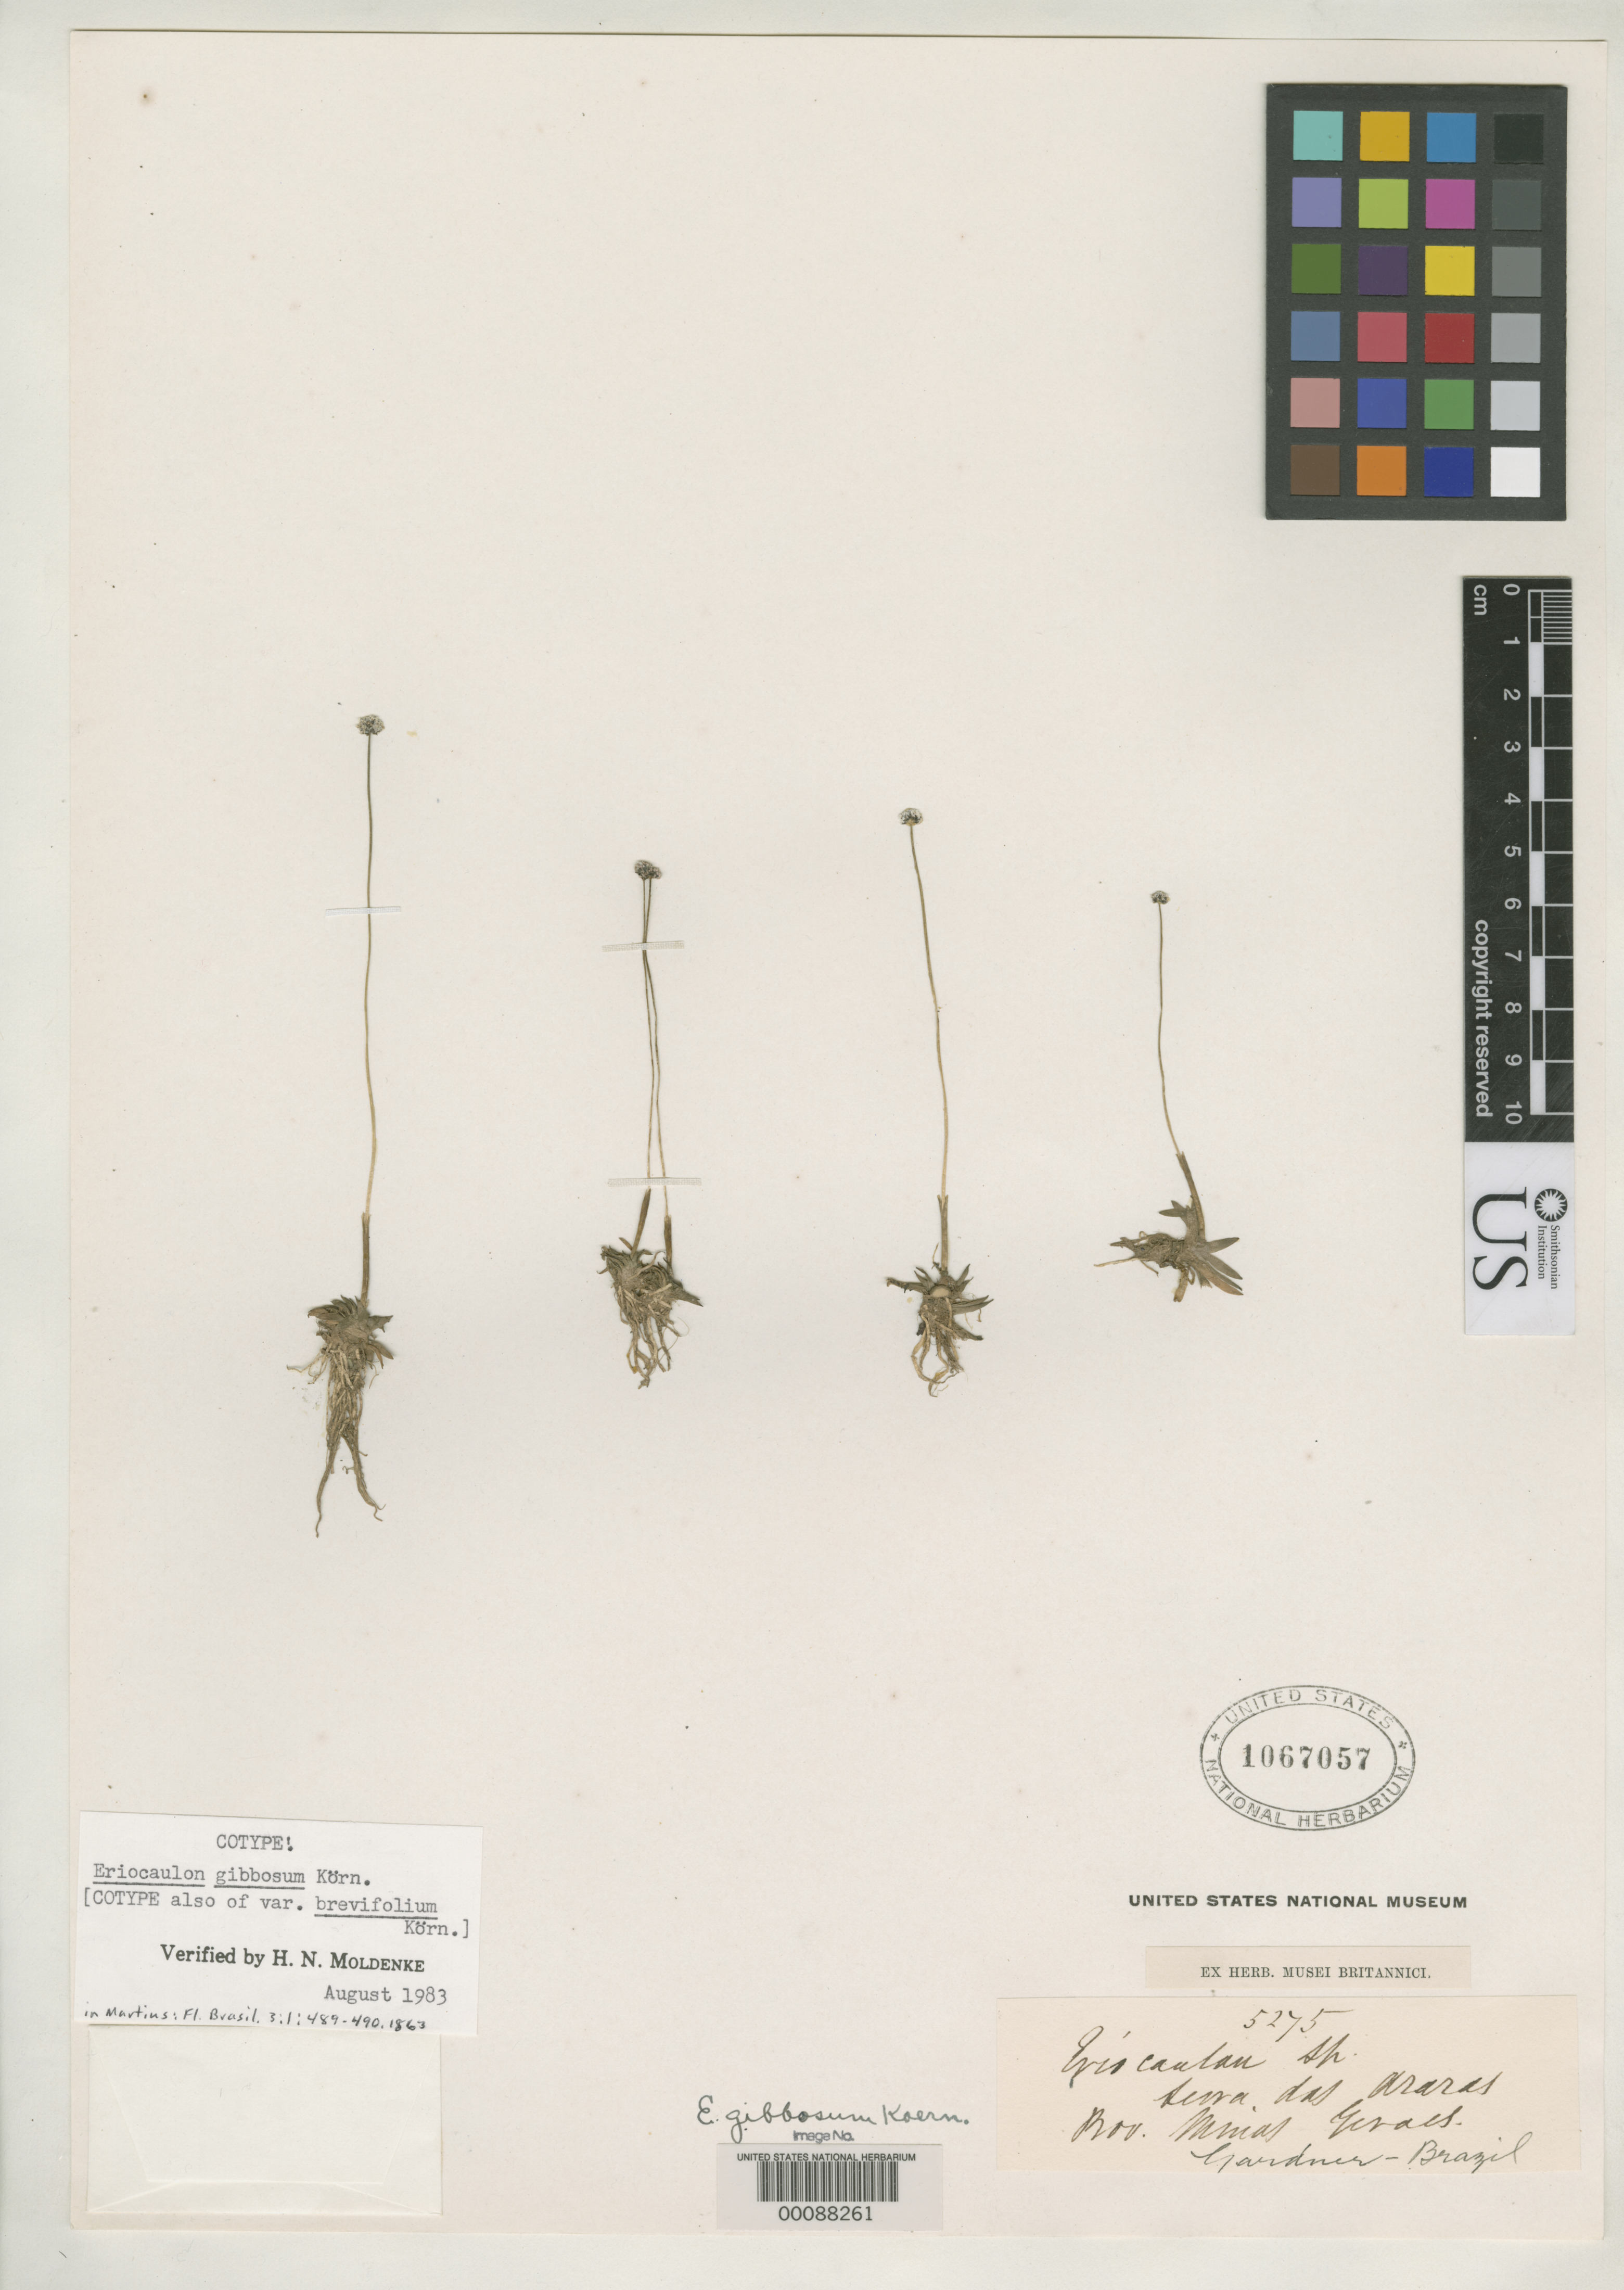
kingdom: Plantae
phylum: Tracheophyta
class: Liliopsida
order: Poales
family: Eriocaulaceae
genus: Eriocaulon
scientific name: Eriocaulon gibbosum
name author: Körn. in Mart.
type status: Isotype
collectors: G. Gardner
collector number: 5275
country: Brazil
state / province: Minas Gerais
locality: Serra das Arares.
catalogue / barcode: US 1067057